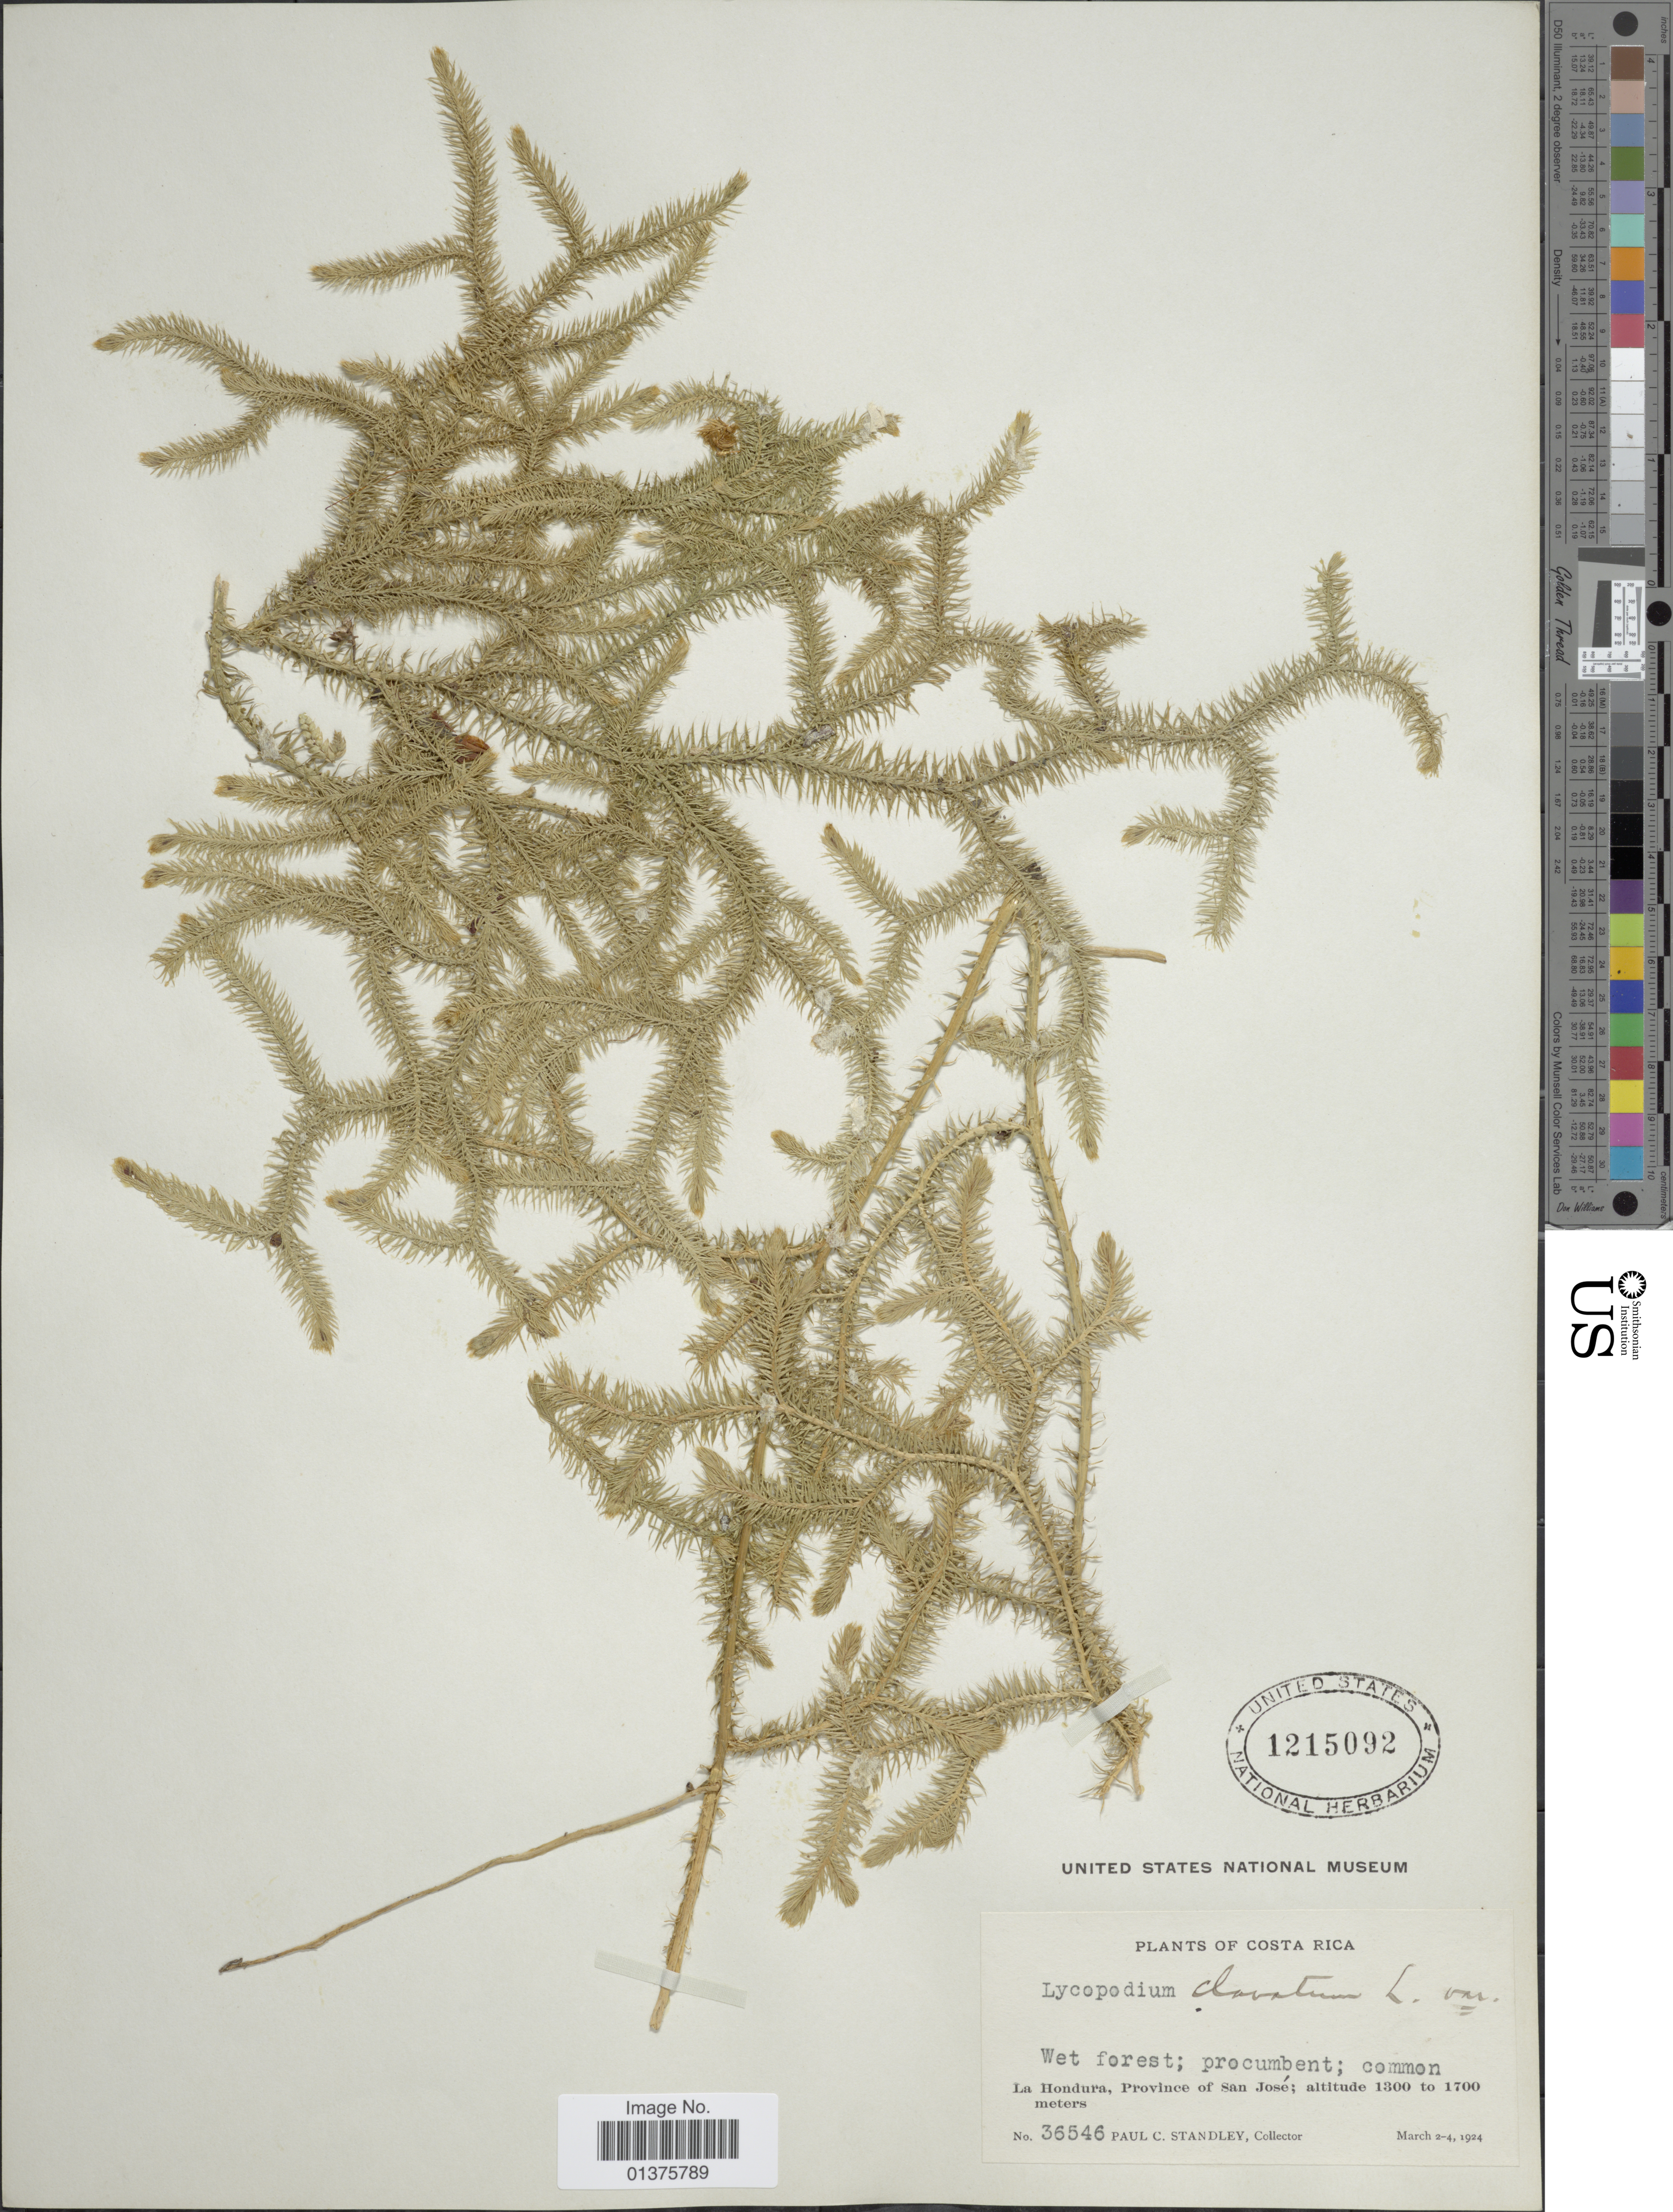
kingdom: Plantae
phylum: Tracheophyta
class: Lycopodiopsida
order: Lycopodiales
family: Lycopodiaceae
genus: Lycopodium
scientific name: Lycopodium clavatum var. aristatum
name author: (Humb. & Bonpl. ex Willd.) Spring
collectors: P. C. Standley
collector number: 36546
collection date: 1924-03-02/1924-03-04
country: Costa Rica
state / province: San José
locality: La Hondura, province of San José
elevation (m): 1300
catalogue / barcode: US 1215092